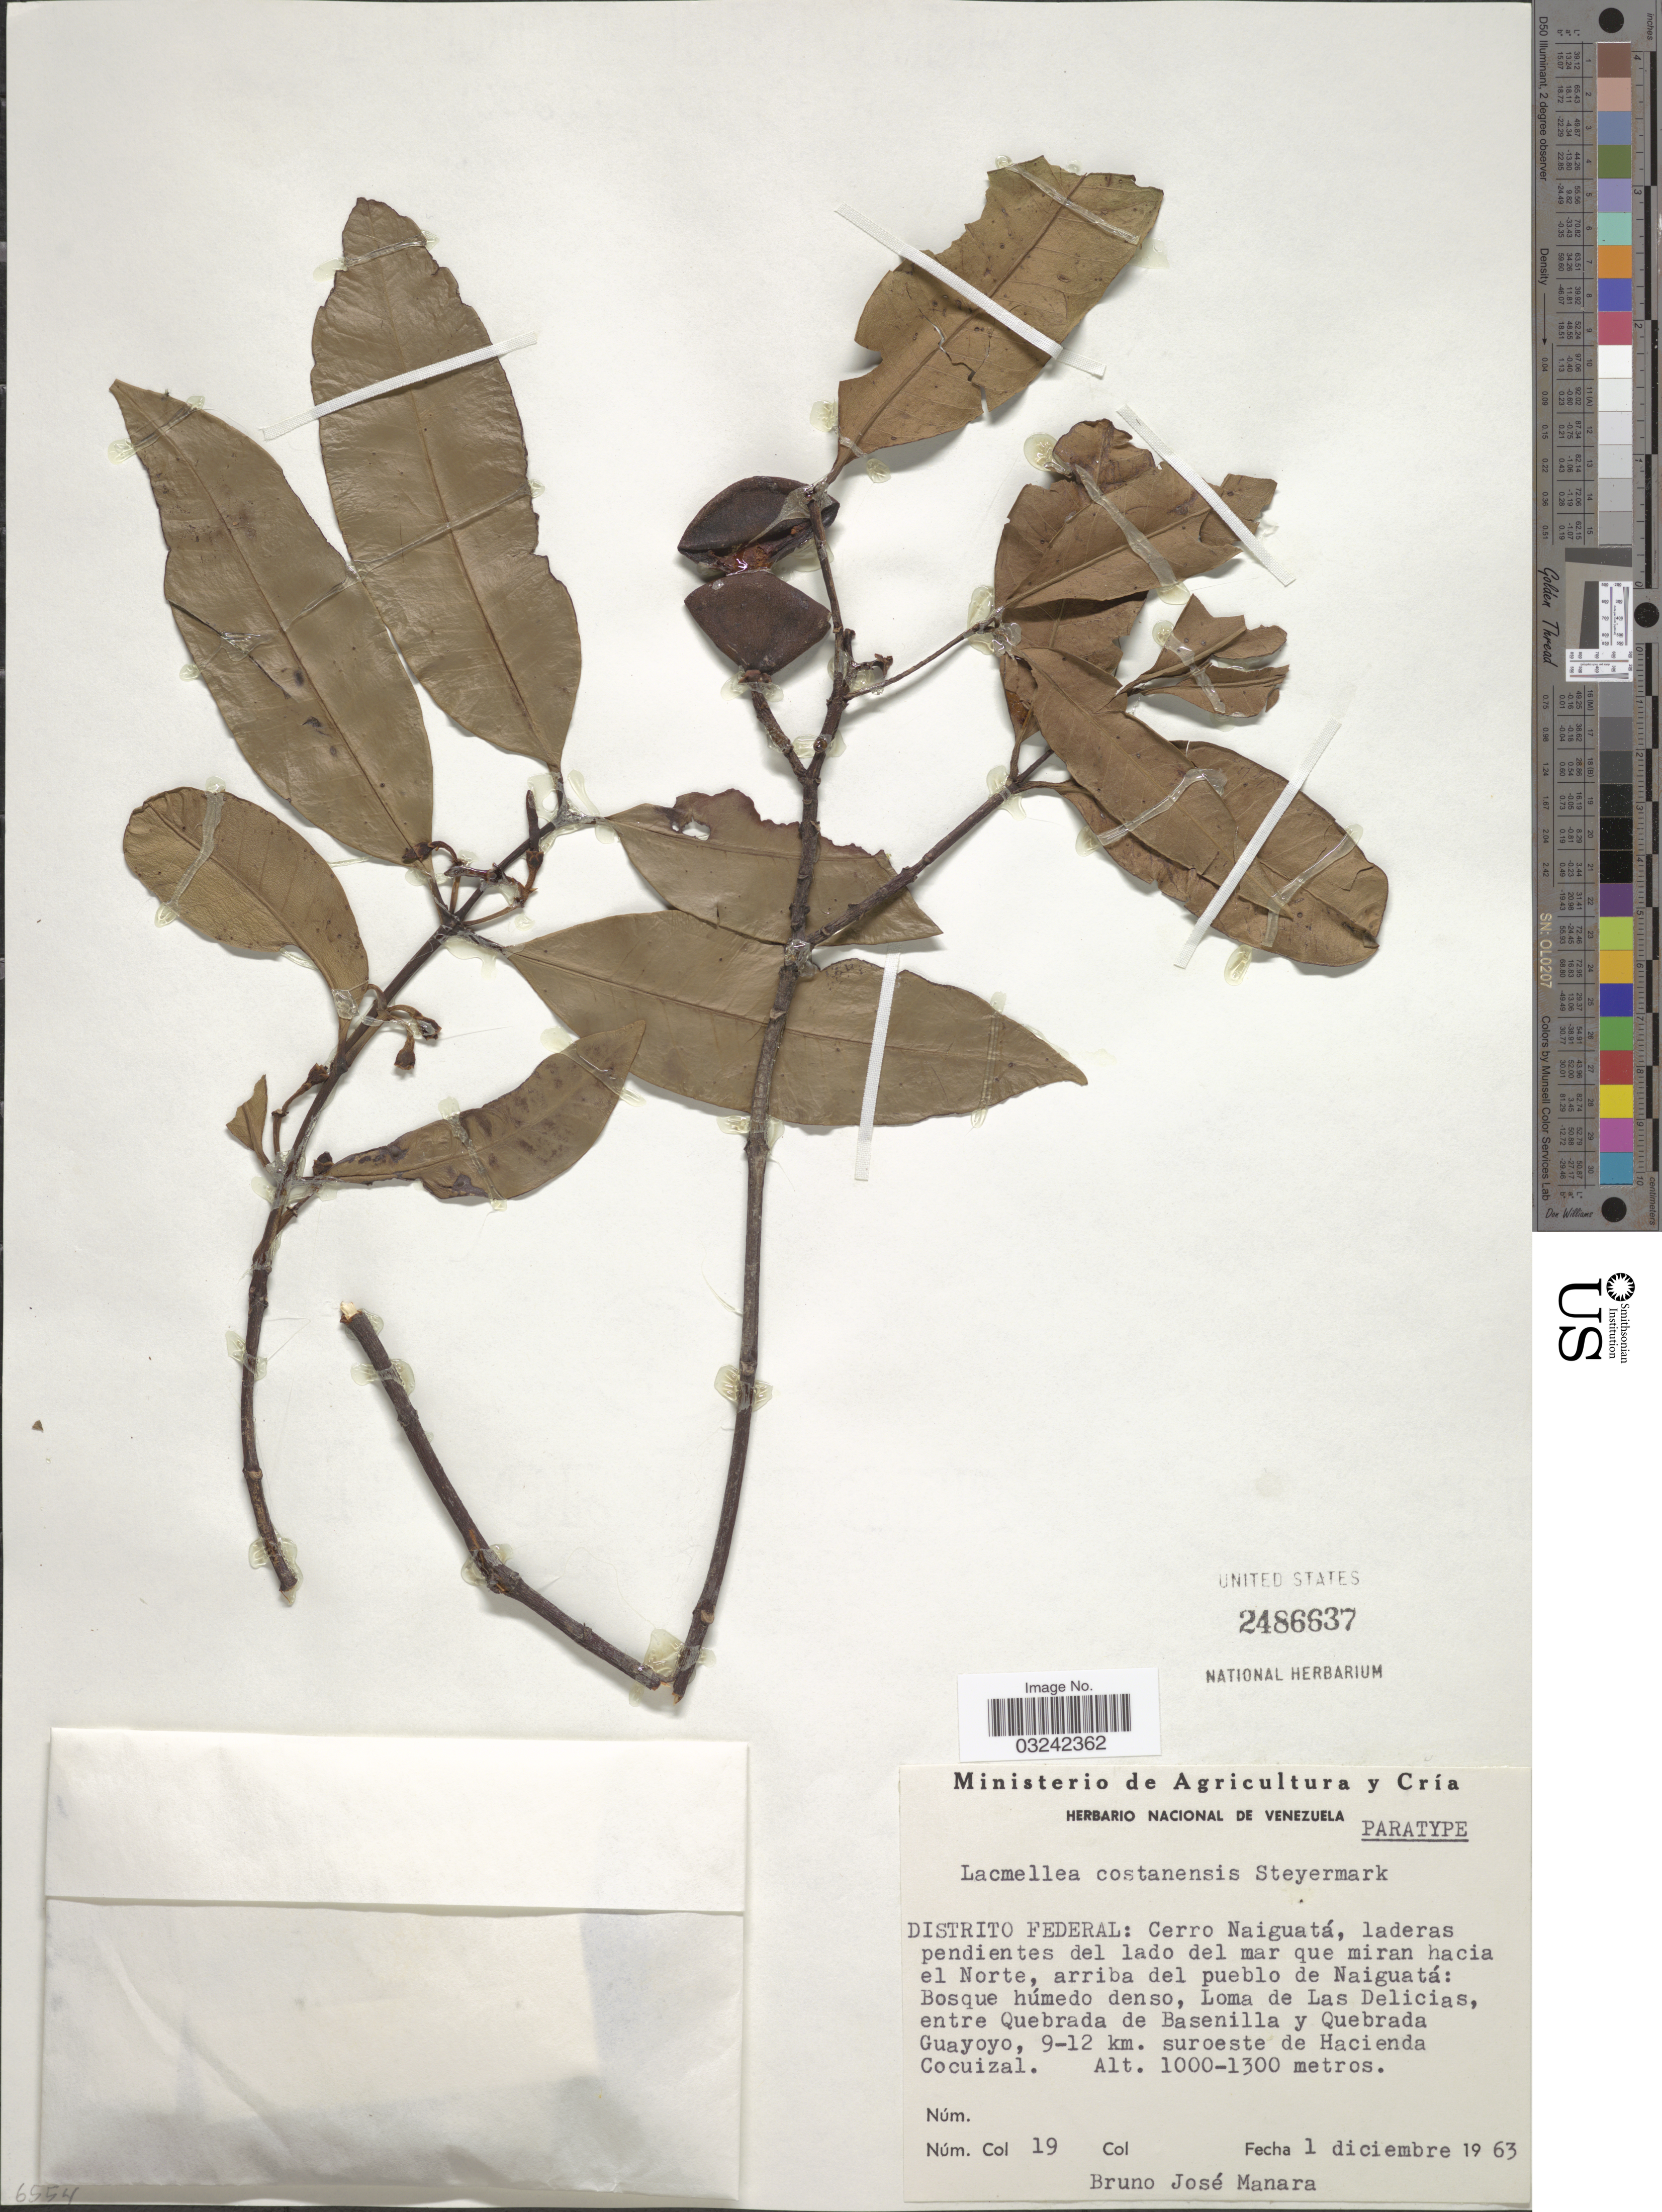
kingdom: Plantae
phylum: Tracheophyta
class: Magnoliopsida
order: Gentianales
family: Apocynaceae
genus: Lacmellea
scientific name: Lacmellea costanensis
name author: Steyerm.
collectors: B. Manara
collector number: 19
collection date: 1963-12-01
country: Venezuela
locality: Distrito Federal: Cerro Naiguatá, laderas pendientes del lado del mar que miran hacia el Norte, arriba del pueblo de Naiguatá: Bosque húmedo denso, Loma de Las Delicias, entre Quebrada de Basenilla y Quebrada Guayoyo, 9-12 km. suroeste de Hacienda Cocuizal.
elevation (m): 1000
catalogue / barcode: US 2486637